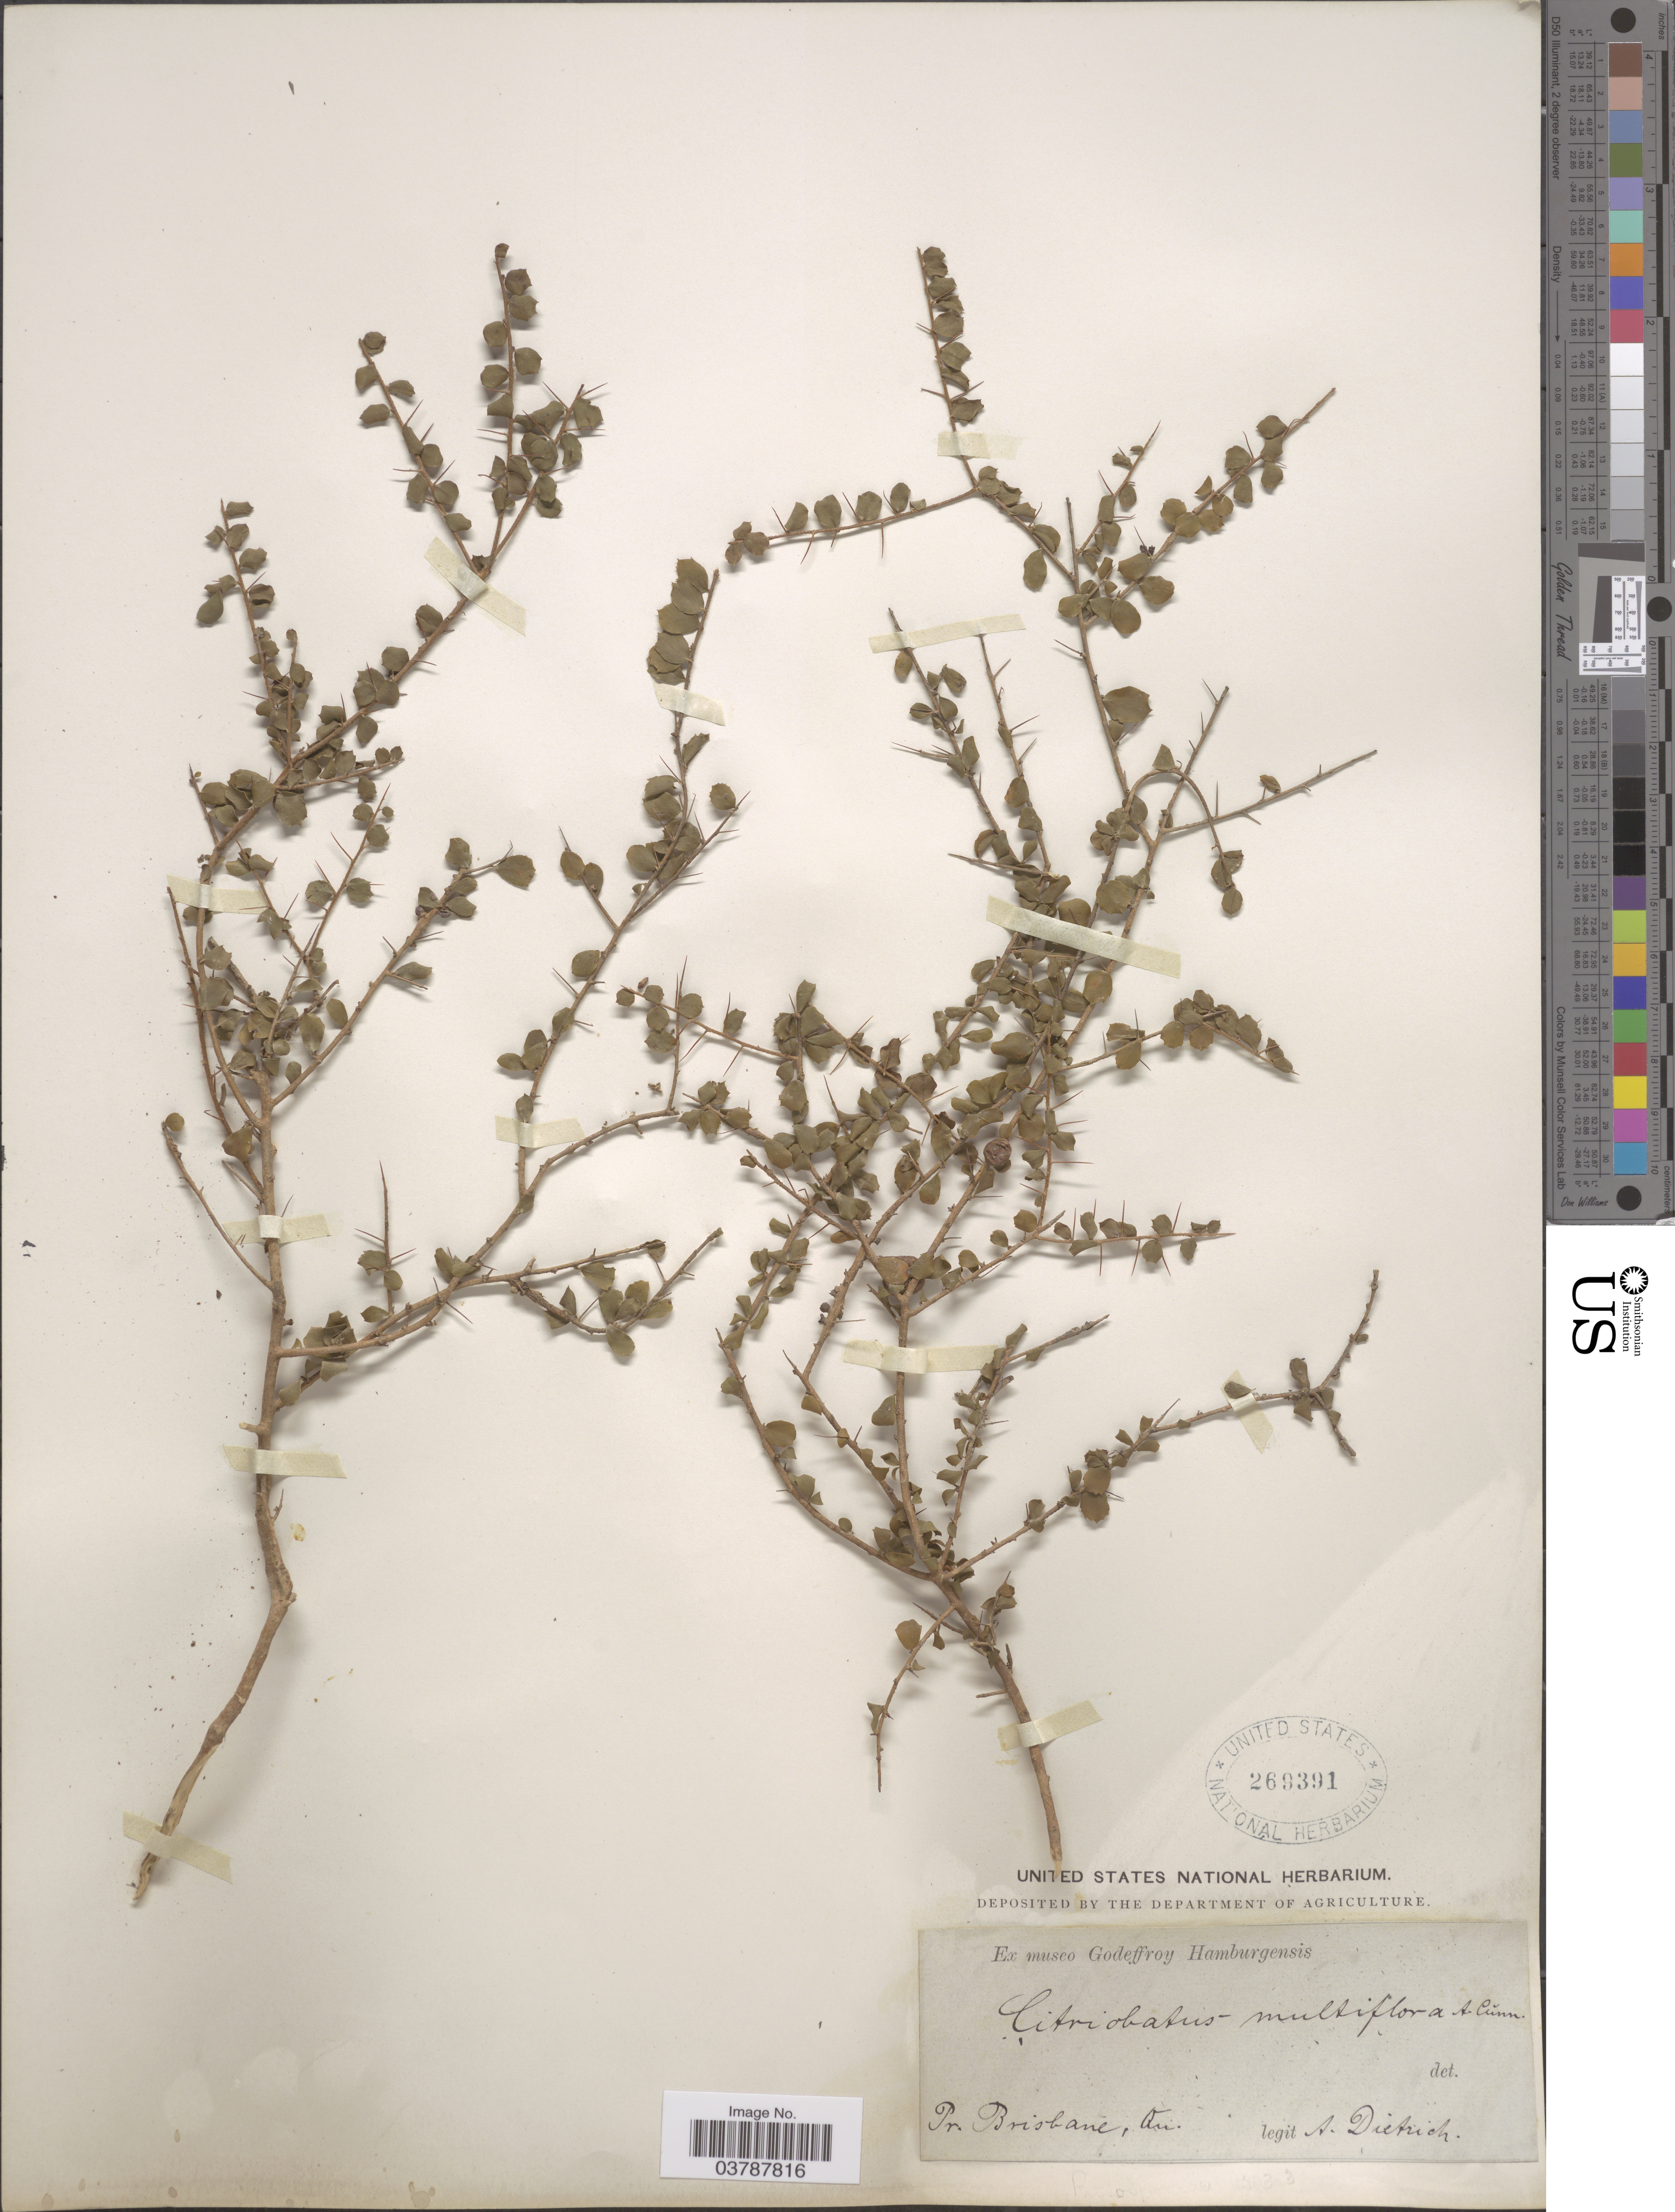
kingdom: Plantae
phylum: Tracheophyta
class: Magnoliopsida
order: Apiales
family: Pittosporaceae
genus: Pittosporum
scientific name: Pittosporum multiflorum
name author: (A. Cunn. ex Benth.) L.W. Cayzer et al.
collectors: A. G. Dietrich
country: Australia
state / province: Queensland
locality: Pr. Brisbane.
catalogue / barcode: US 269391